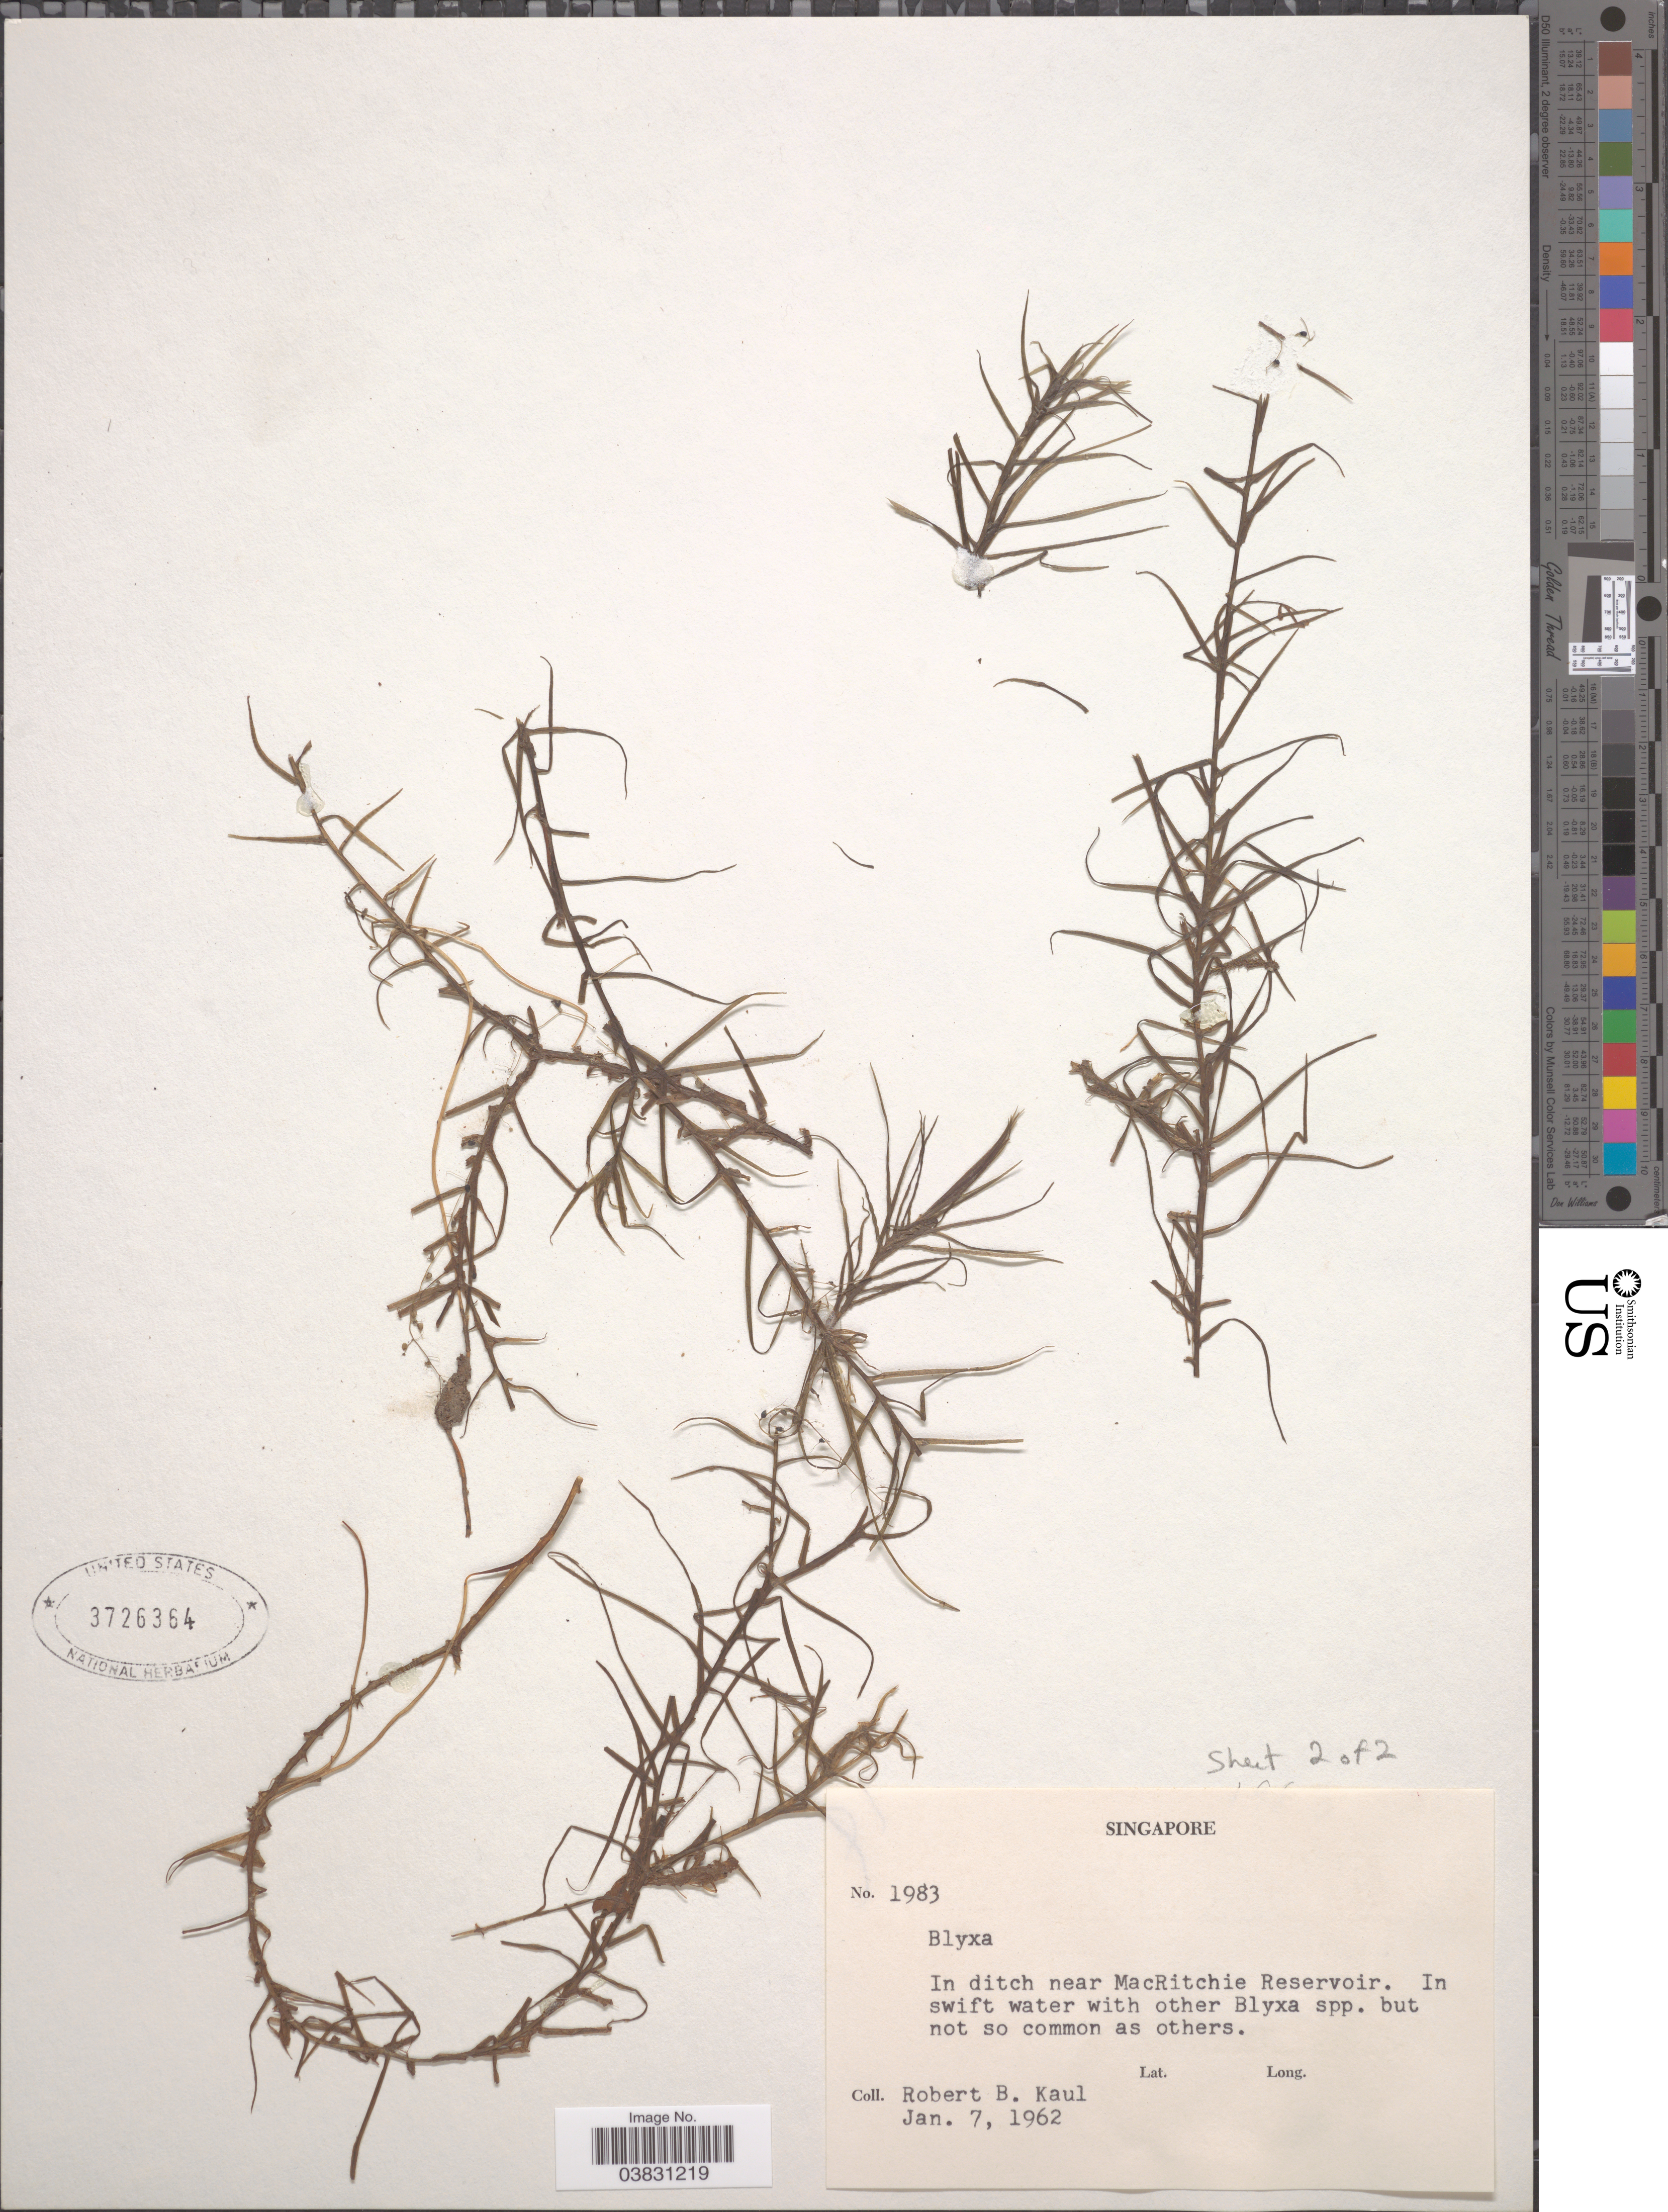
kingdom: Plantae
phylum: Tracheophyta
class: Liliopsida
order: Alismatales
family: Hydrocharitaceae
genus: Blyxa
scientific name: Blyxa sp.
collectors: R. Kaul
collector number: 1983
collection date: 1962-01-07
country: Singapore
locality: In ditch near MacRitchie Reservoir.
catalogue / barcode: US 3726364